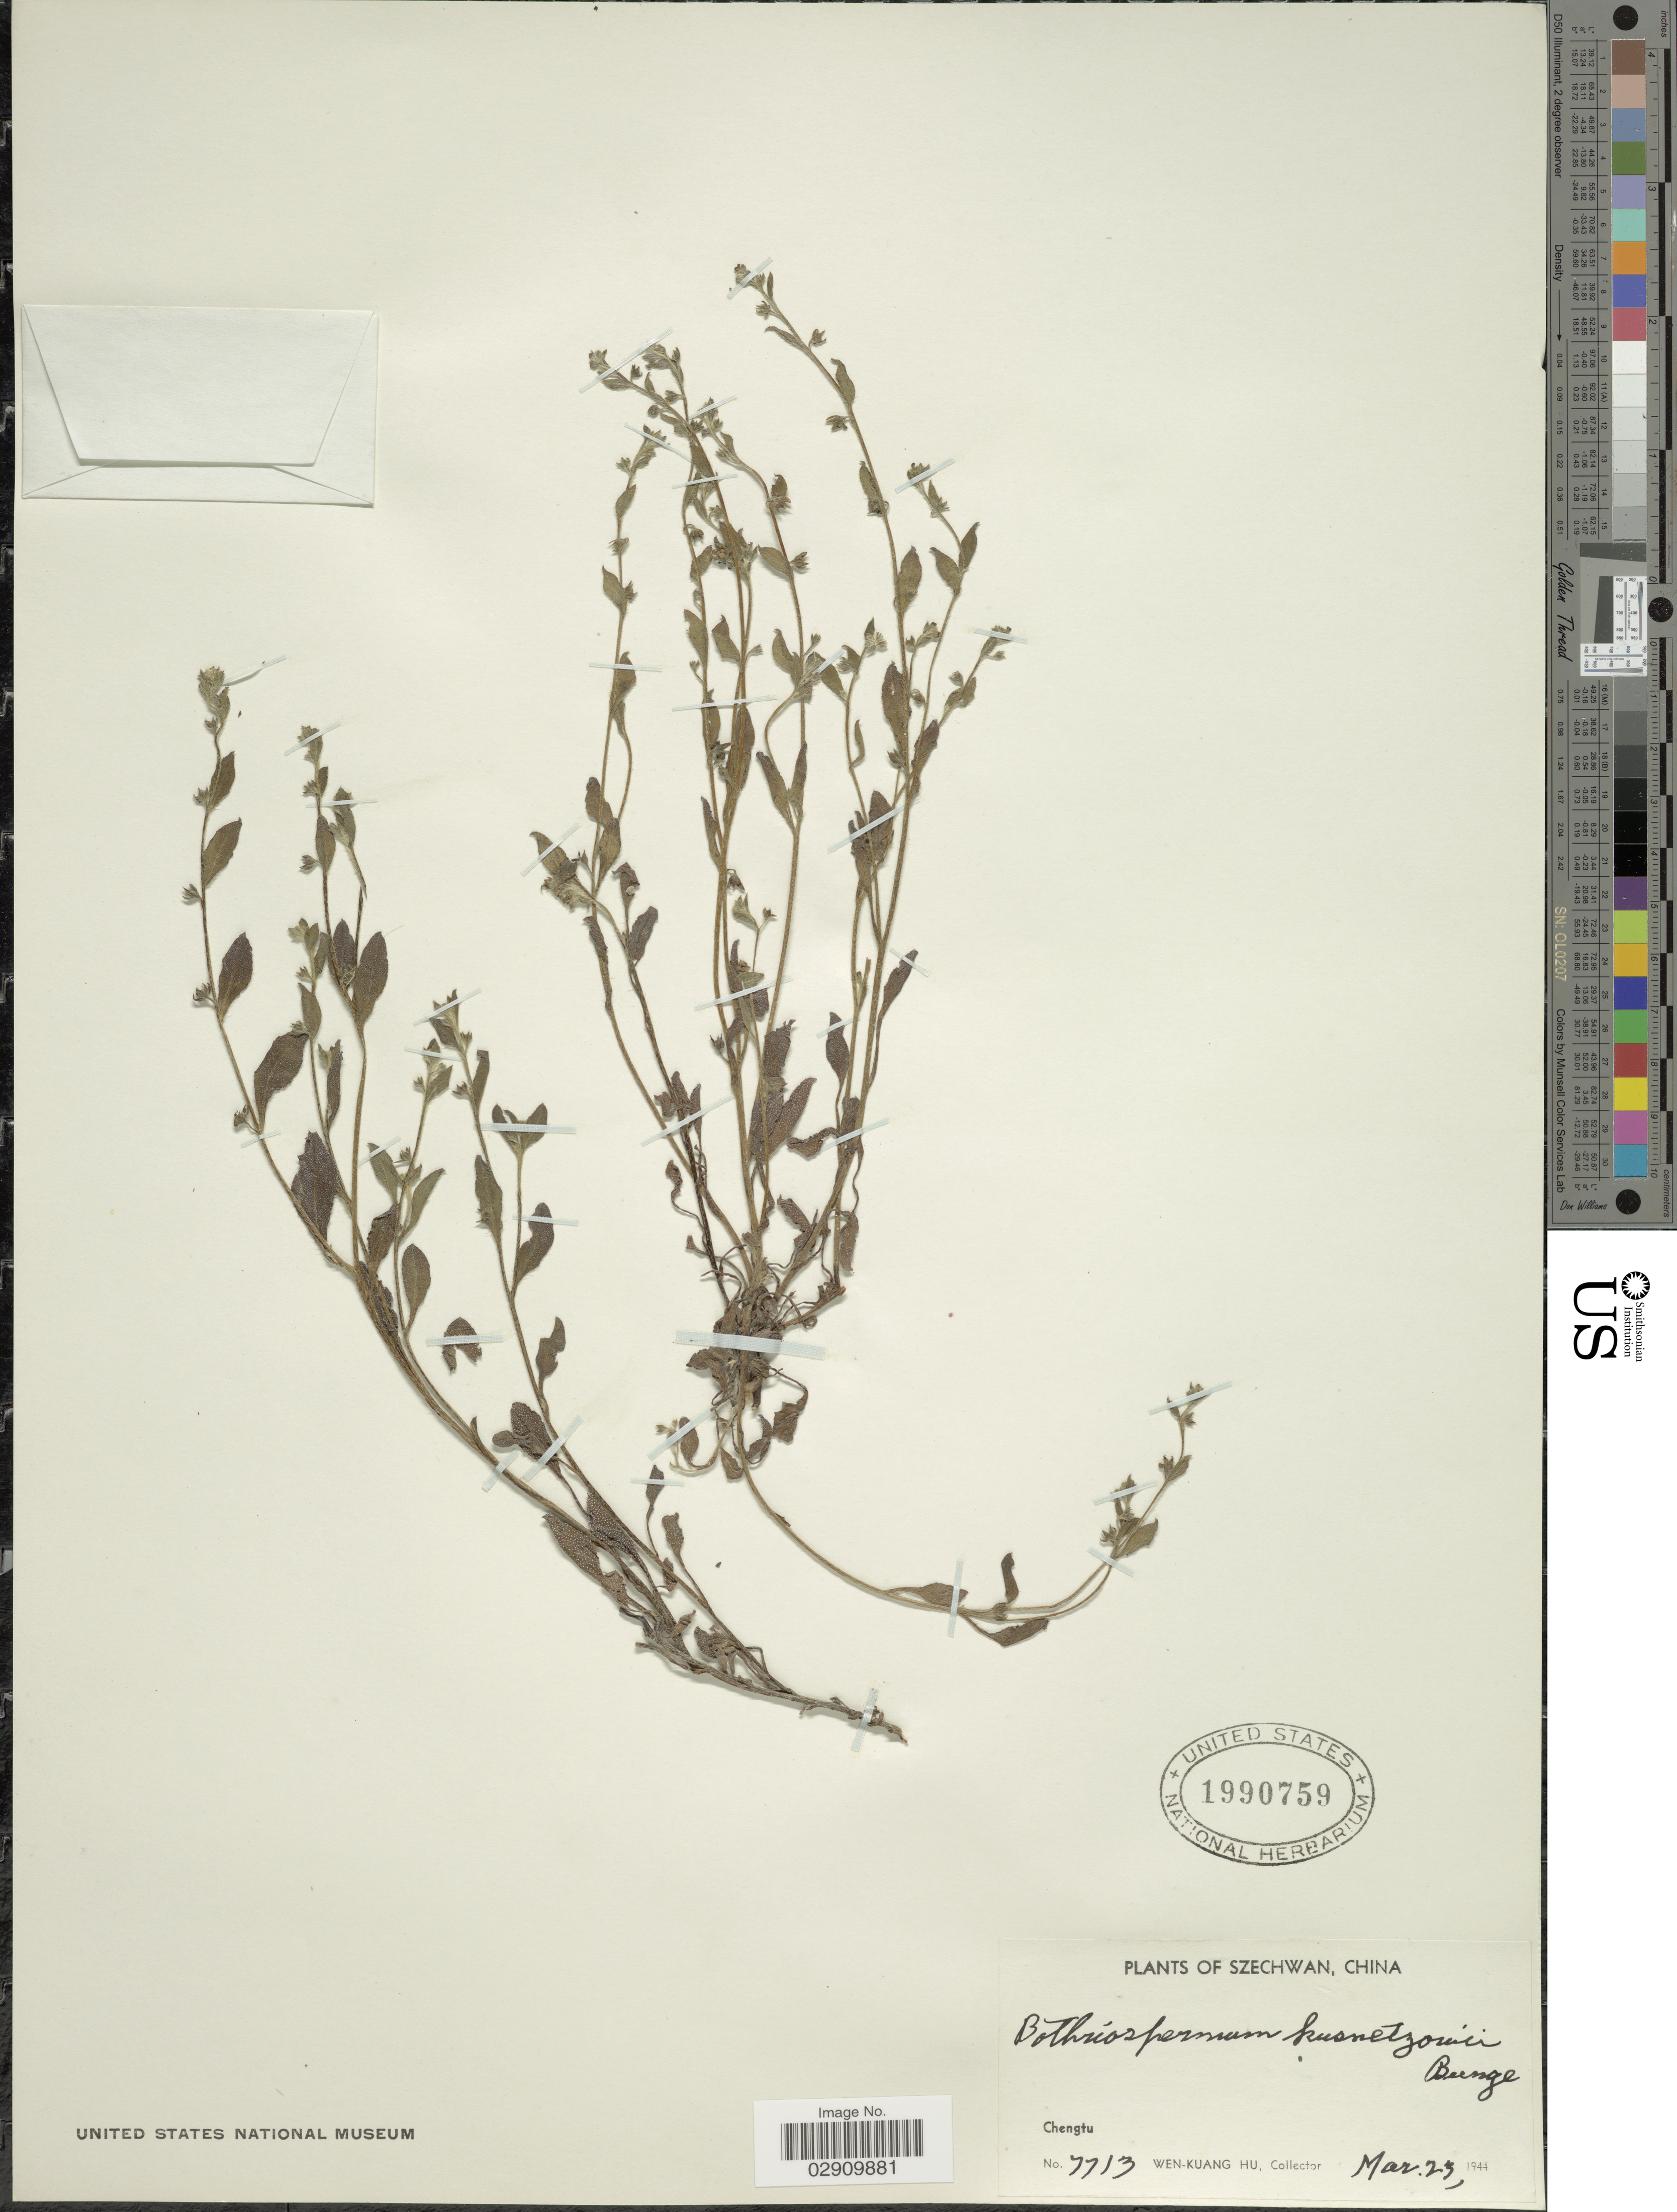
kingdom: Plantae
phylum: Tracheophyta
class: Magnoliopsida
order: Boraginales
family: Boraginaceae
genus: Bothriospermum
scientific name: Bothriospermum kusnezowii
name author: Bunge ex DC.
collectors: W. K. Hu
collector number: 7713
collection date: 1944-03-23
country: China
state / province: Sichuan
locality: Szechwan, Chengtu.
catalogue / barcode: US 1990759